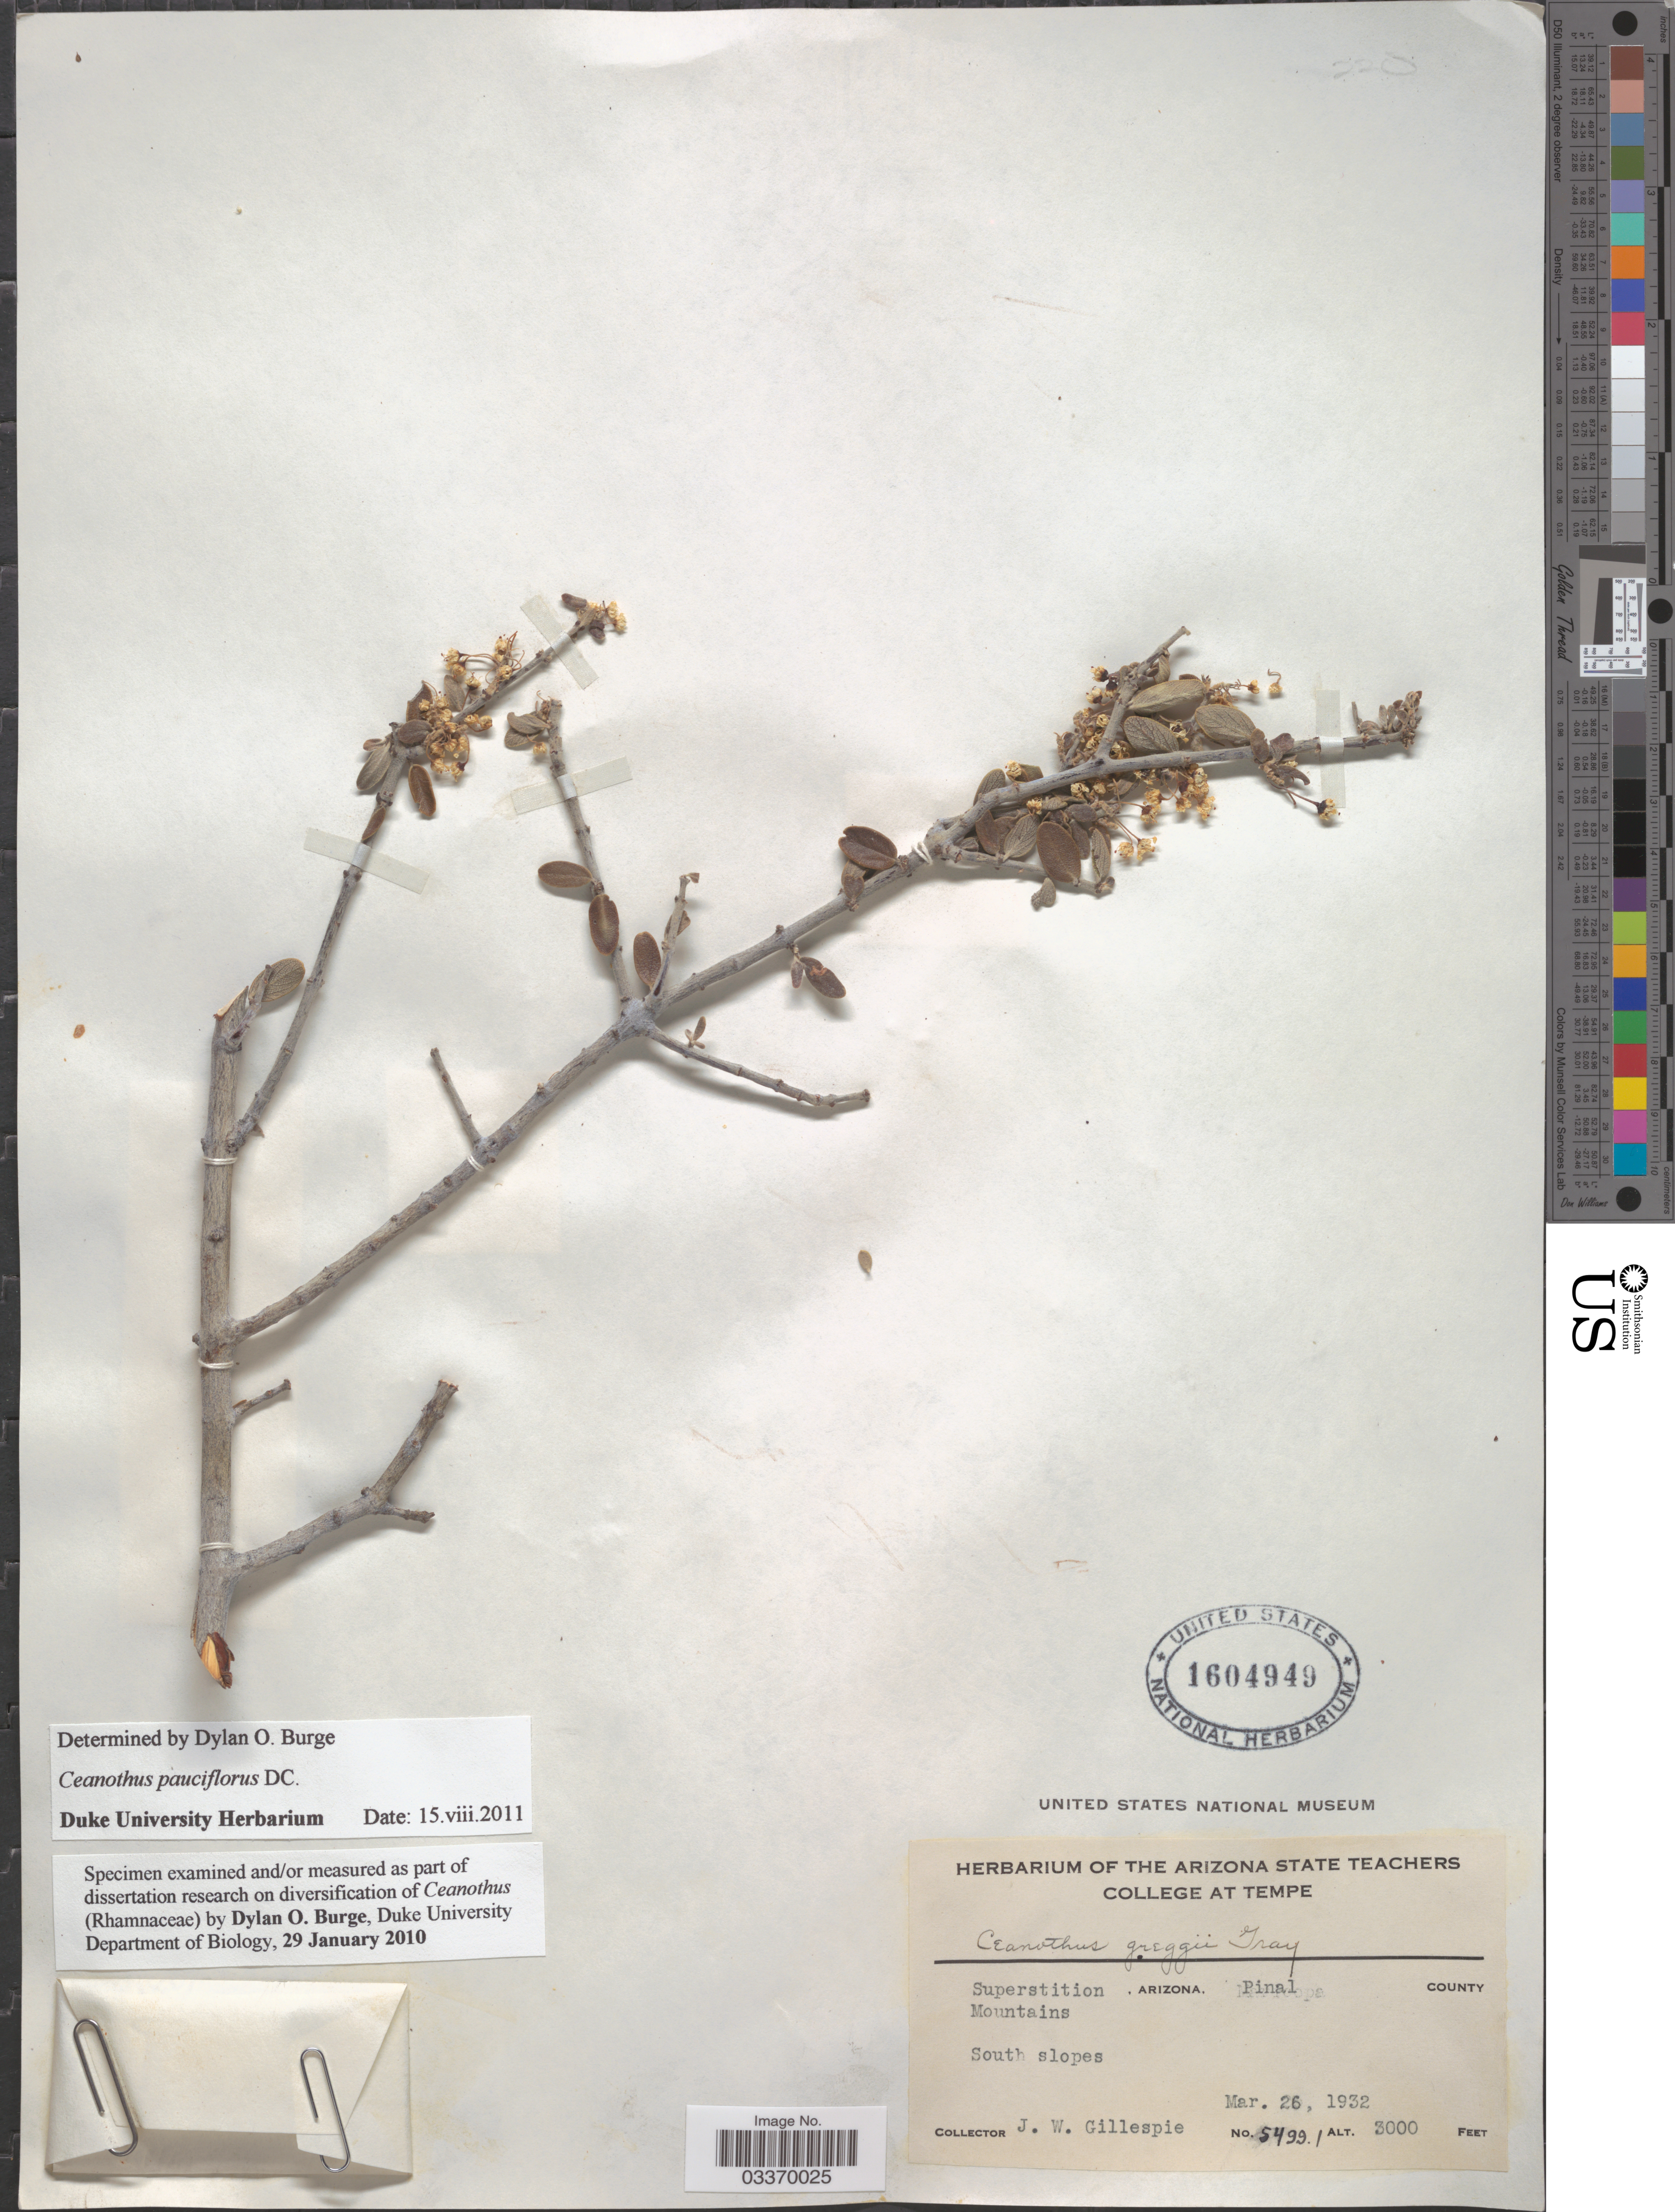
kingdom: Plantae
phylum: Tracheophyta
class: Magnoliopsida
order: Rosales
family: Rhamnaceae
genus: Ceanothus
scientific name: Ceanothus pauciflorus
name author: DC.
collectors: J. W. Gillespie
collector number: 54991*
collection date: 1932-03-26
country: United States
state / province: Arizona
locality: Superstition Mountains. Pinal County. South slopes.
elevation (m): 914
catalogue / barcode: US 1604949